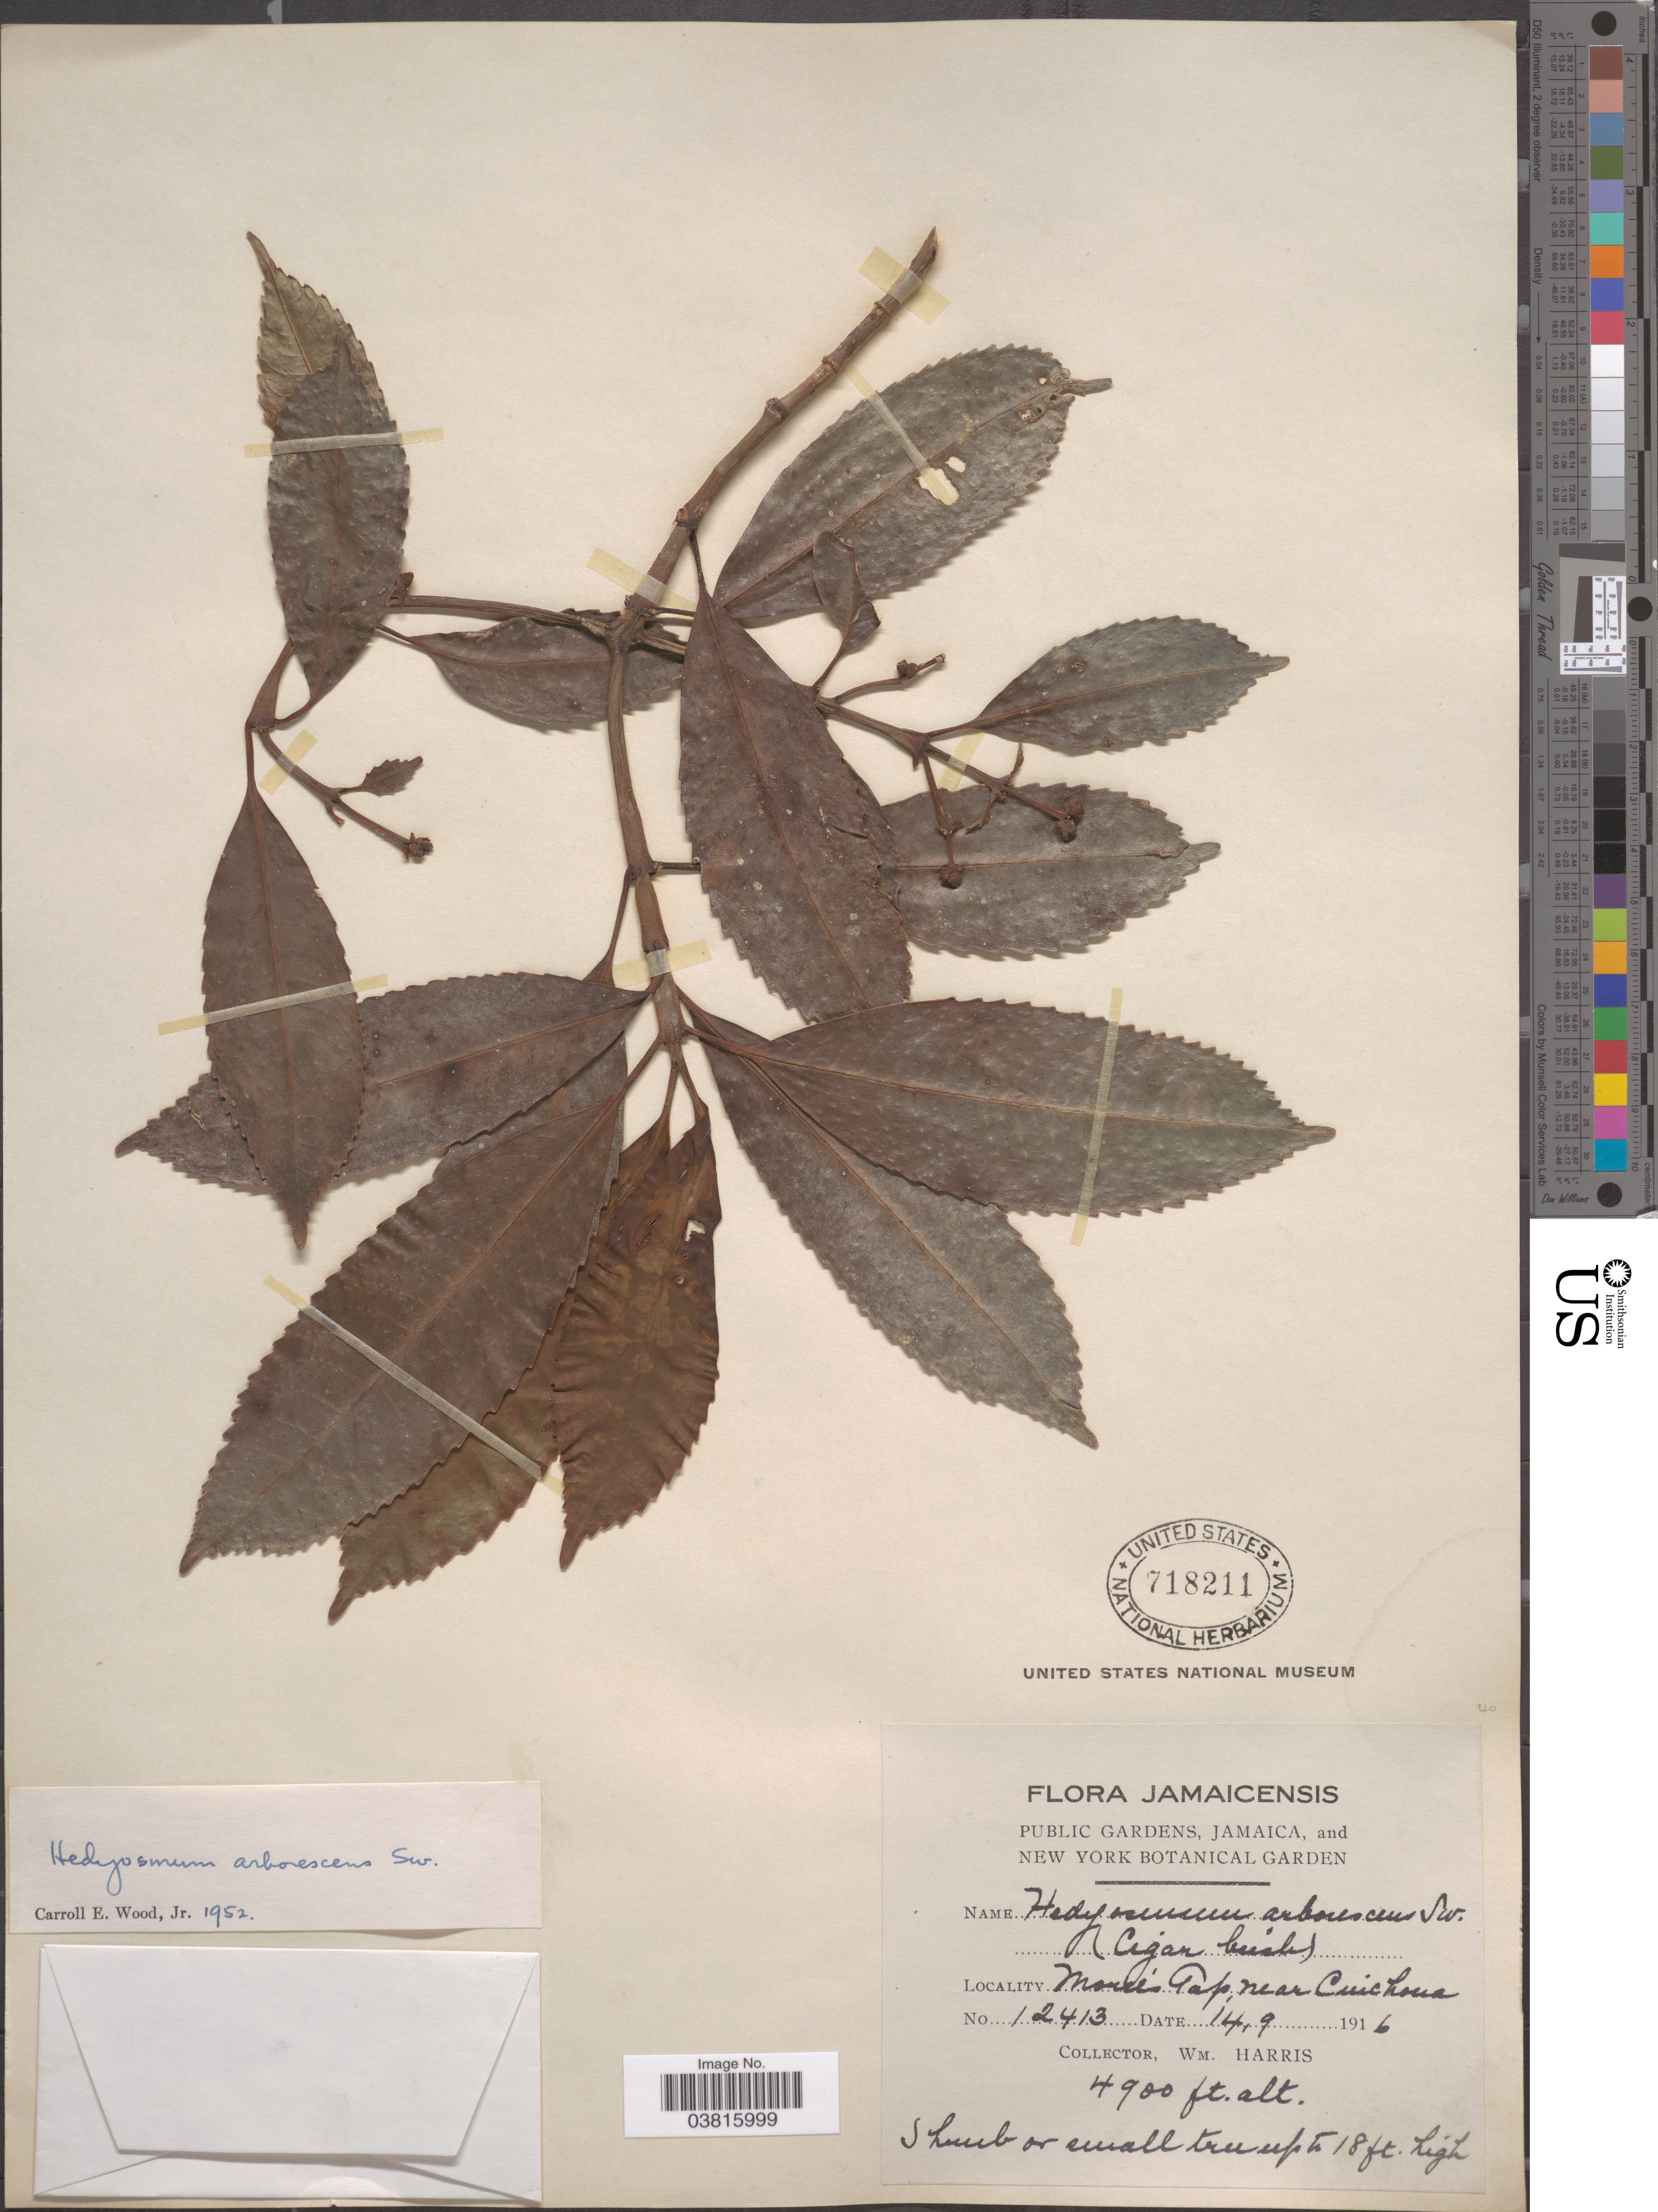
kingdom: Plantae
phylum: Tracheophyta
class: Magnoliopsida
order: Chloranthales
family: Chloranthaceae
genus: Hedyosmum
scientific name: Hedyosmum arborescens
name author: Sw.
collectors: W. H. Harris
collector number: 12416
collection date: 1916-09-14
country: Jamaica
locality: Morces Gap, near Cinchona.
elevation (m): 1494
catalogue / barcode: US 718211